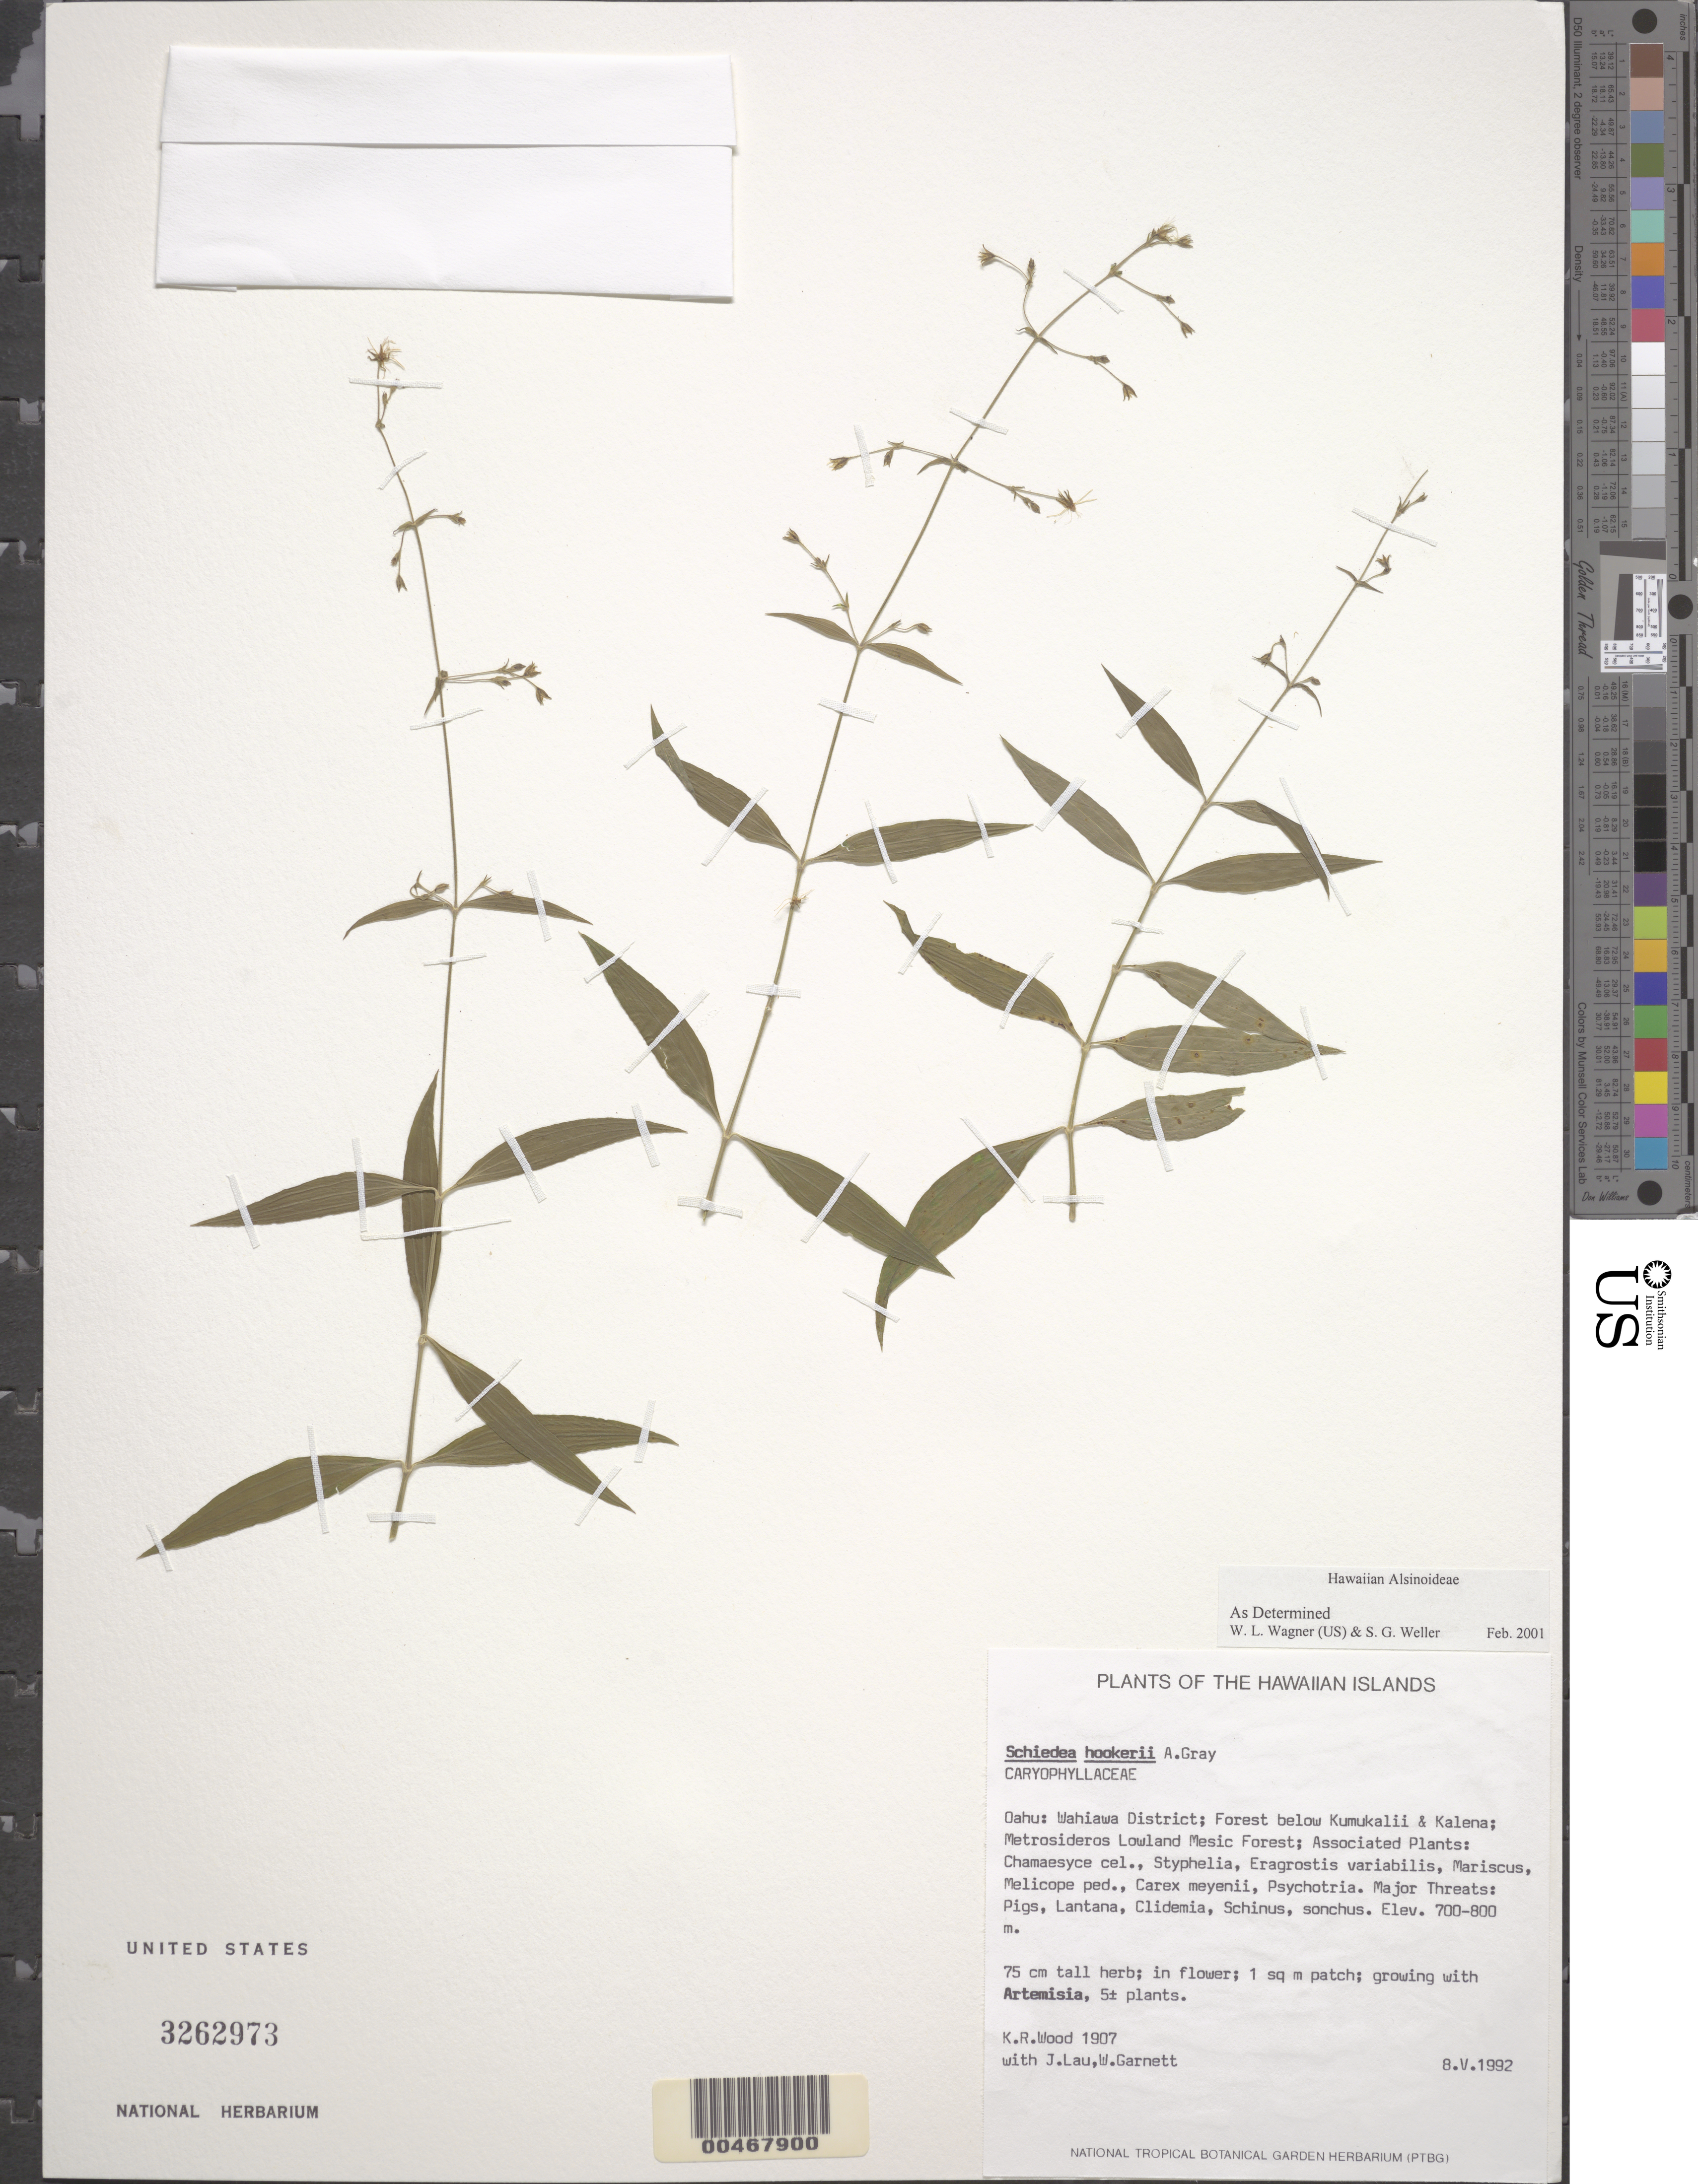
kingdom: Plantae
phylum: Tracheophyta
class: Magnoliopsida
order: Caryophyllales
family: Caryophyllaceae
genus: Schiedea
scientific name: Schiedea hookeri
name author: A. Gray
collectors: K. R. Wood, J. Lau & W. Garnett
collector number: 1907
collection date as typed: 8 May 1992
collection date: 1992-05-08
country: United States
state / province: Hawaii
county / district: Honolulu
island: Oahu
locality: Wahiawa Dist., Forest below Kumukalii and Kalena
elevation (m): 700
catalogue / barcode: US 3262973